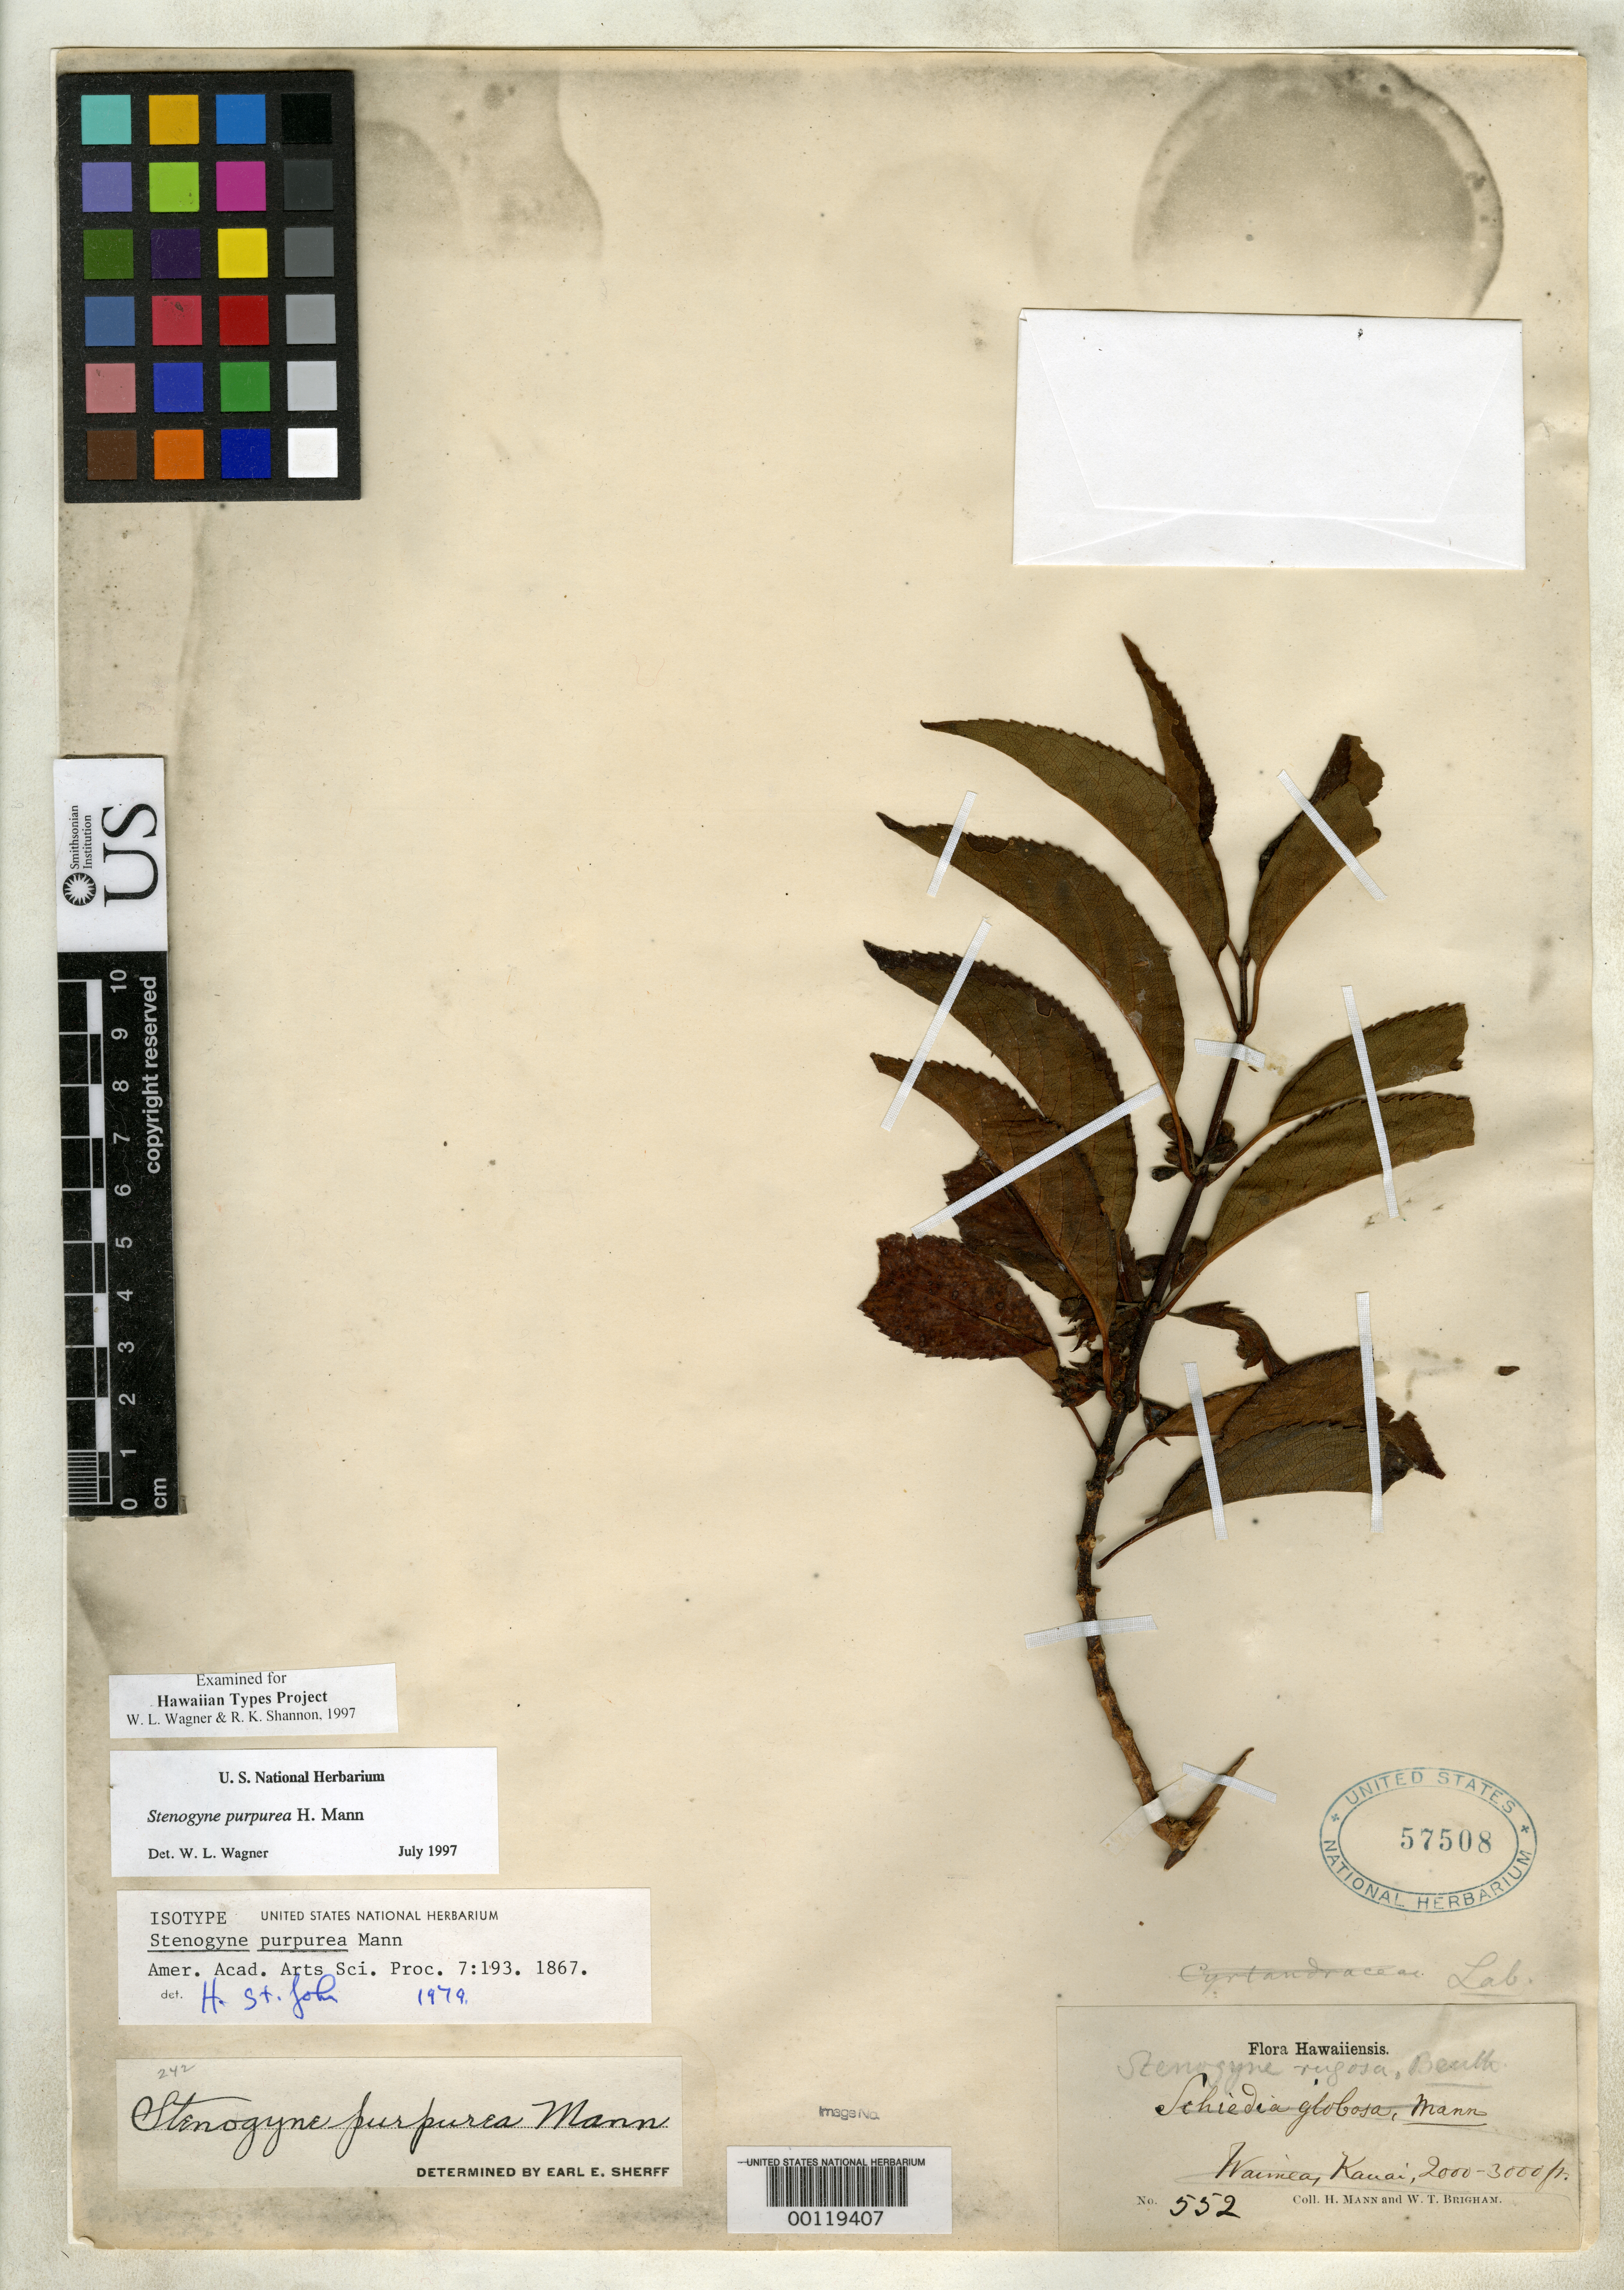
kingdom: Plantae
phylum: Tracheophyta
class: Magnoliopsida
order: Lamiales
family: Lamiaceae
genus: Stenogyne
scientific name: Stenogyne purpurea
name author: H. Mann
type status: Isotype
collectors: H. Mann & W. T. Brigham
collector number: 552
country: United States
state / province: Hawaii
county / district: Kauai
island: Kaua'i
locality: Waimea.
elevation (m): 610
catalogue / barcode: US 57508